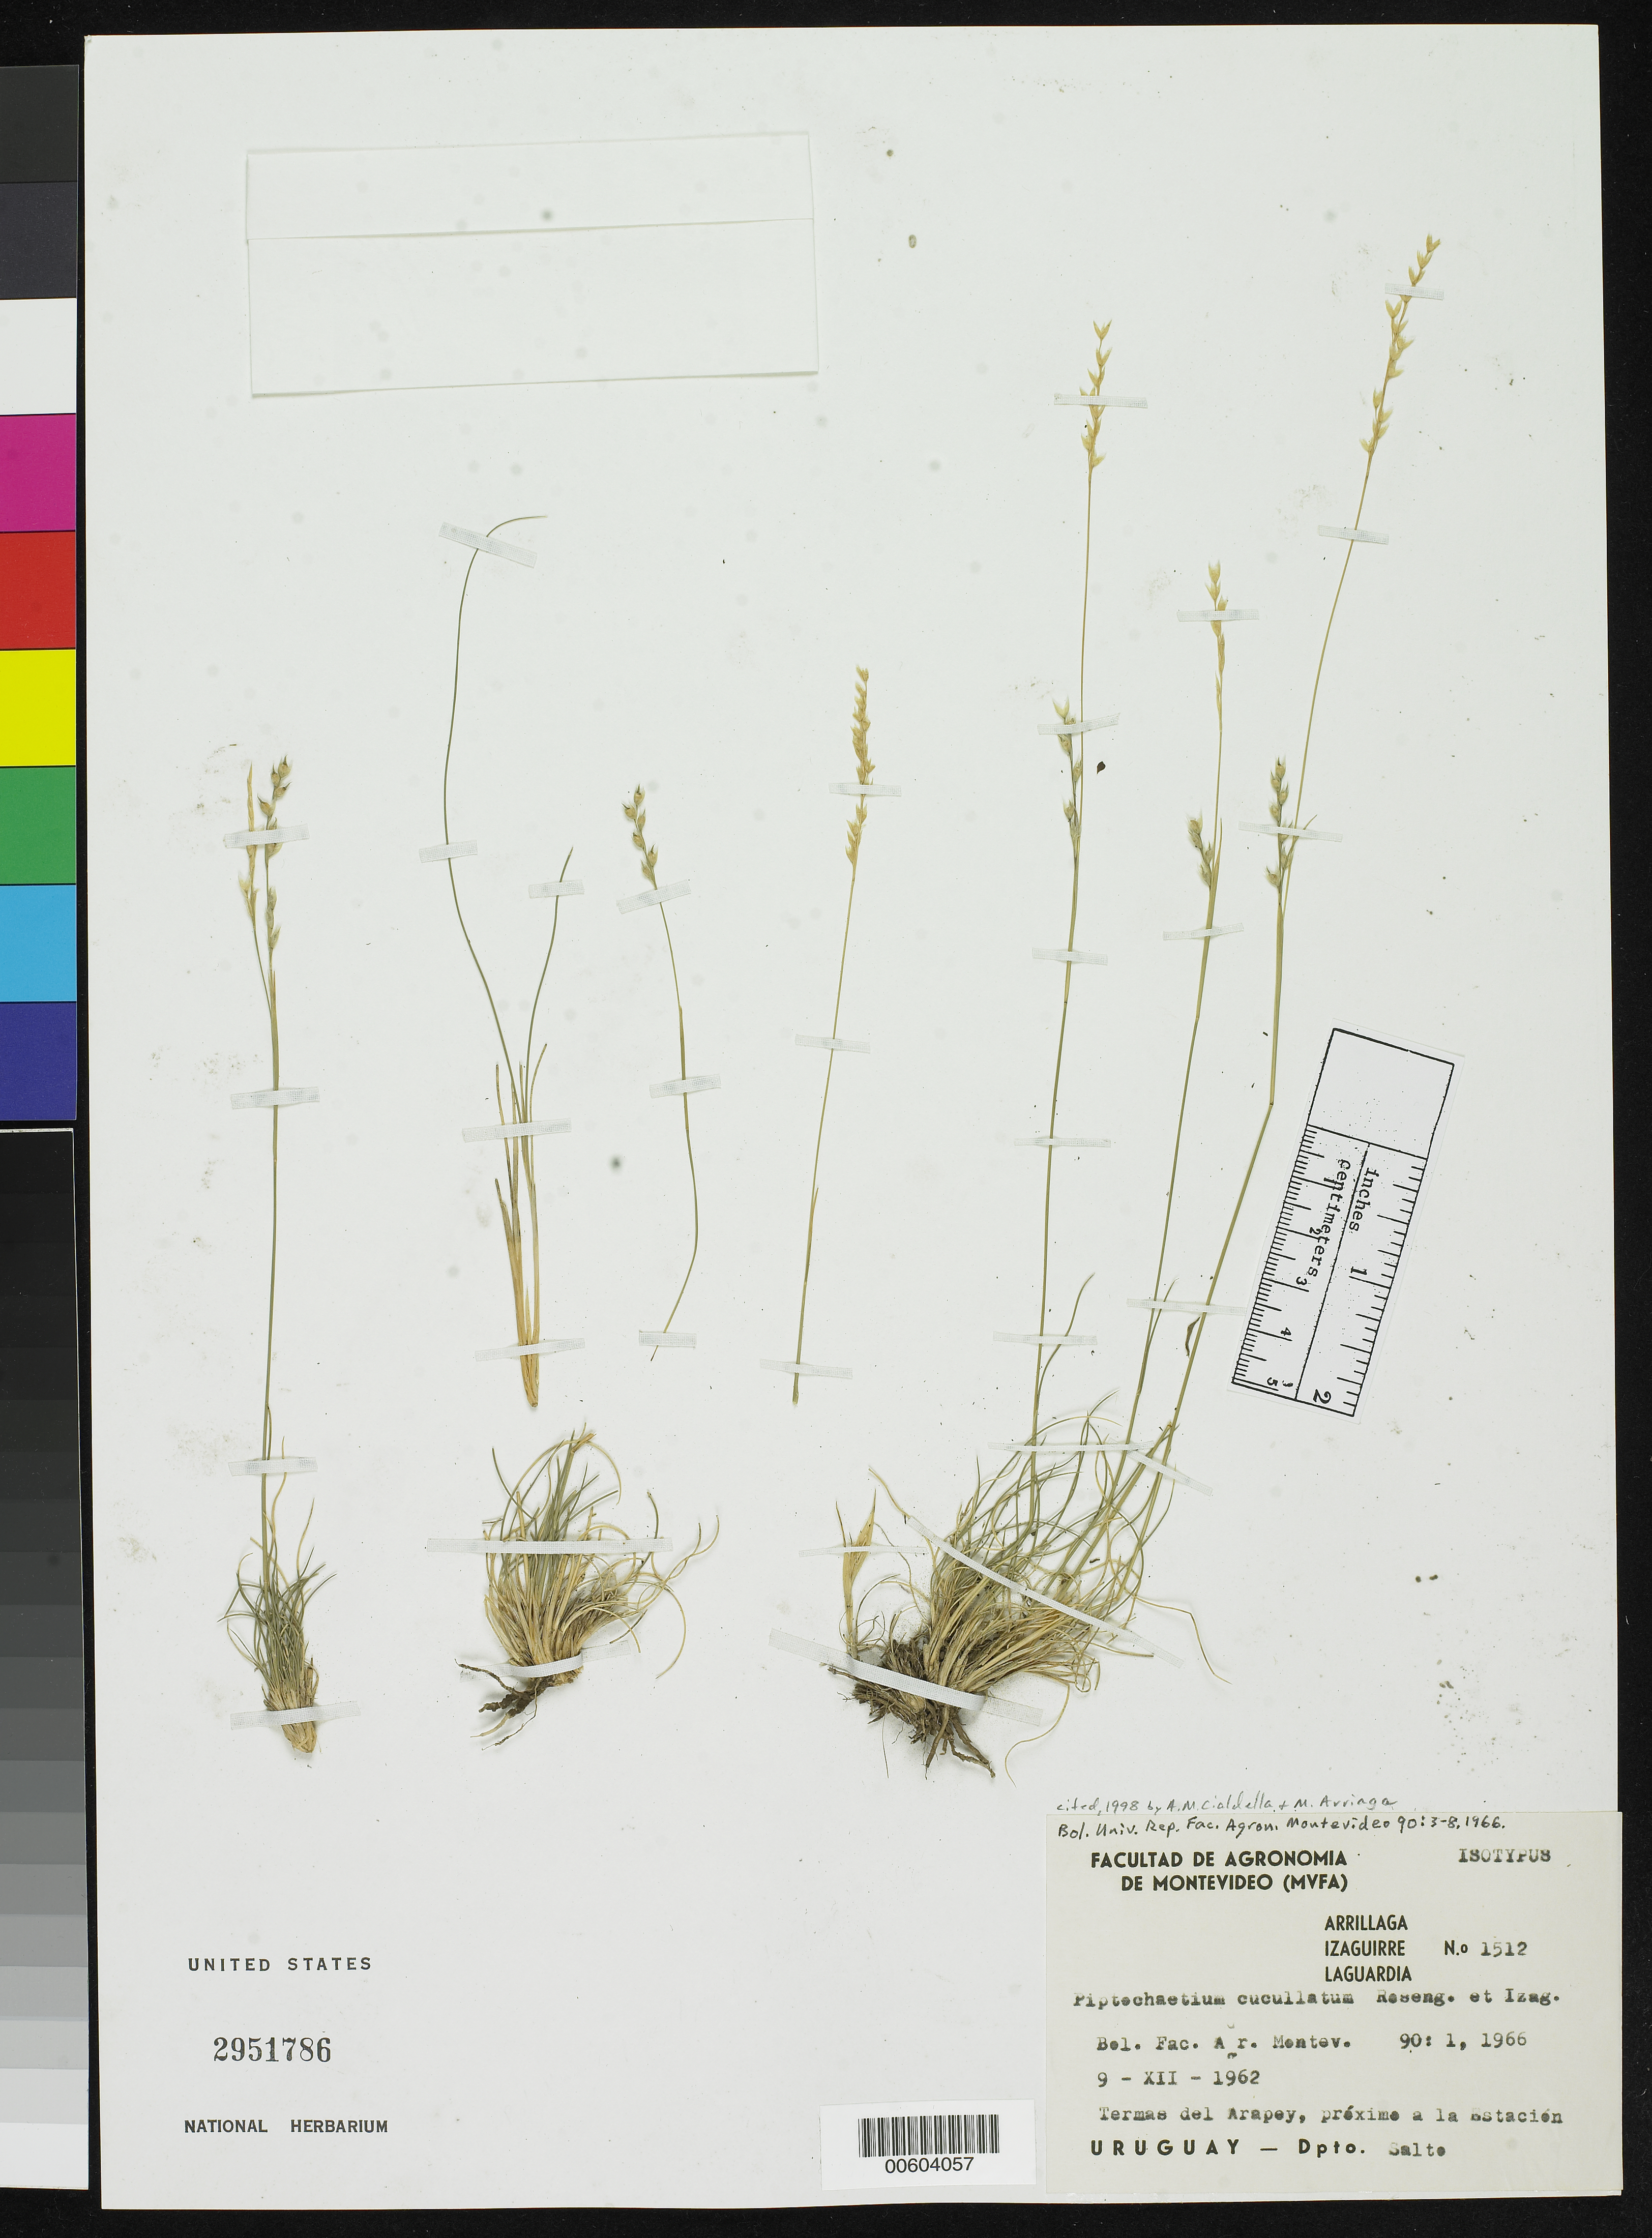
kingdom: Plantae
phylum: Tracheophyta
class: Liliopsida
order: Poales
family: Poaceae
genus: Piptochaetium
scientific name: Piptochaetium cucullatum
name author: Roseng. & Izag.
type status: Isotype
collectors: M. Arrillaga, P. Izaguirre & A. Laguardia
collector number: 1512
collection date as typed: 09 Dec 1962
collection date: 1962-12-09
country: Uruguay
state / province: Salto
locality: Termae del Arapoy, Provima a La Estacion.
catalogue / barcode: US 2951786